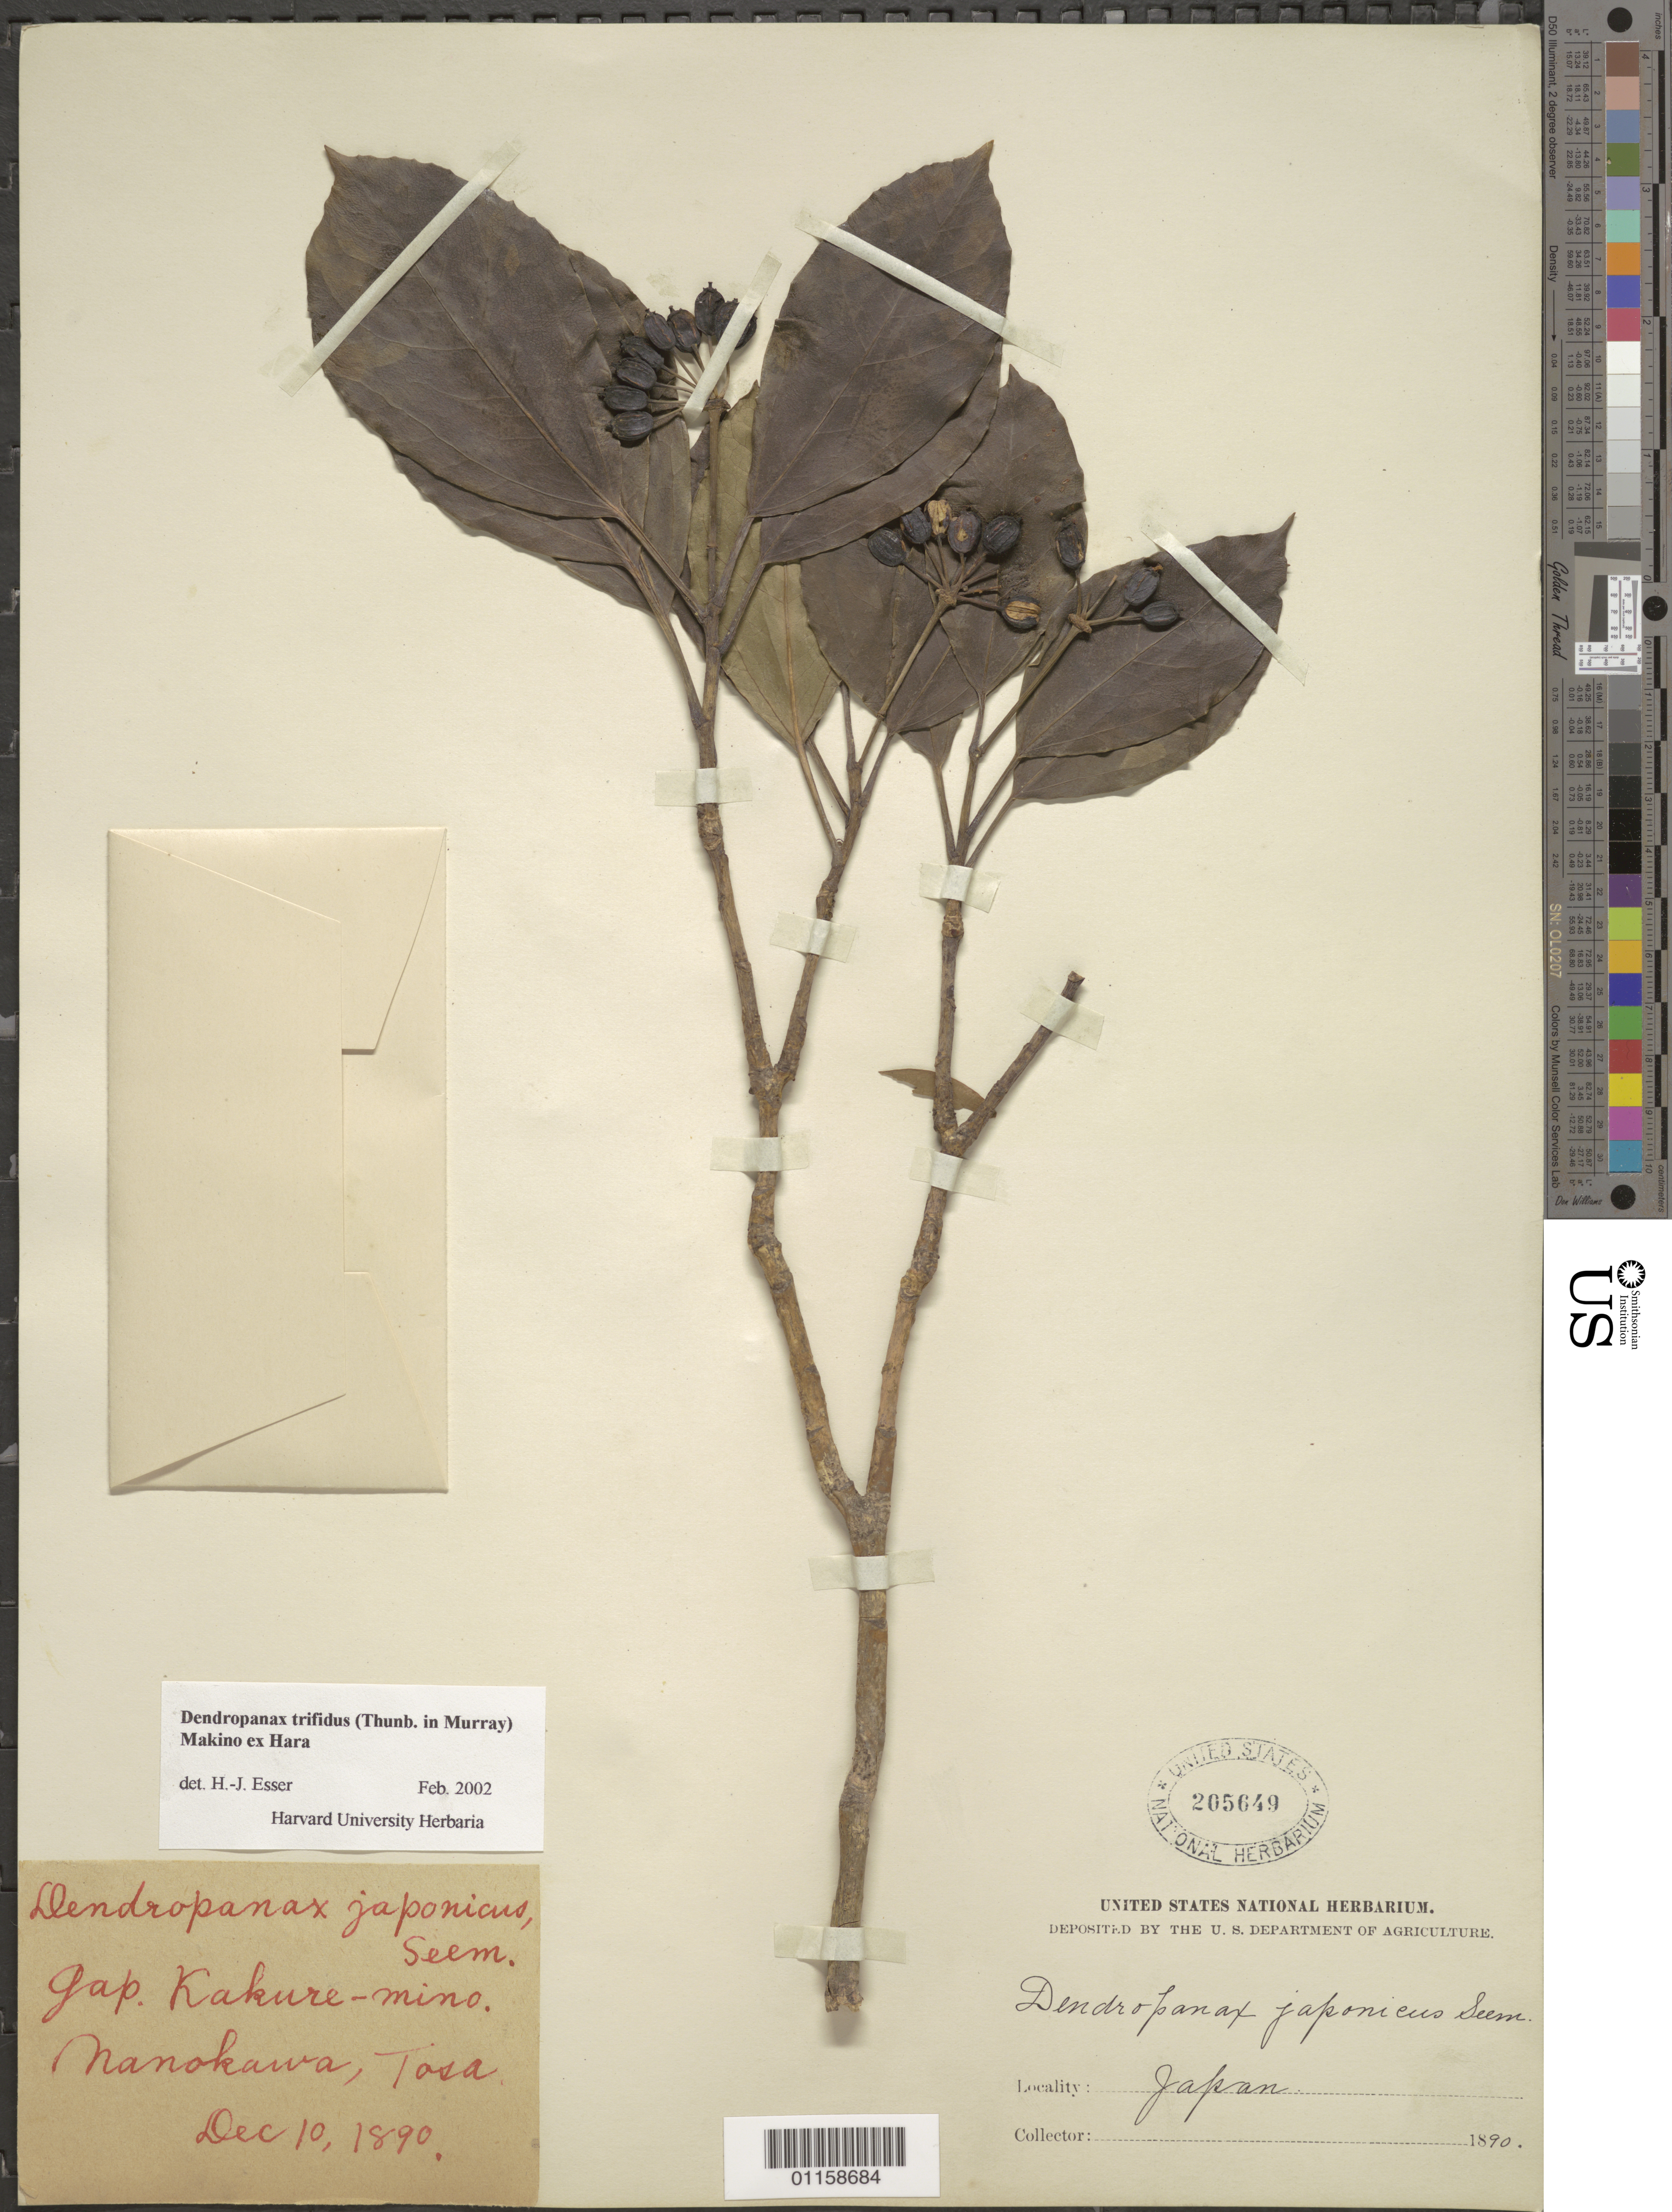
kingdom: Plantae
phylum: Tracheophyta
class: Magnoliopsida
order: Apiales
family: Araliaceae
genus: Dendropanax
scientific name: Dendropanax trifidus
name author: (Thunb.) Makino & Hara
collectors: T. Nanokawa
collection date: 1890-12-10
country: Japan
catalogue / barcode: US 205649